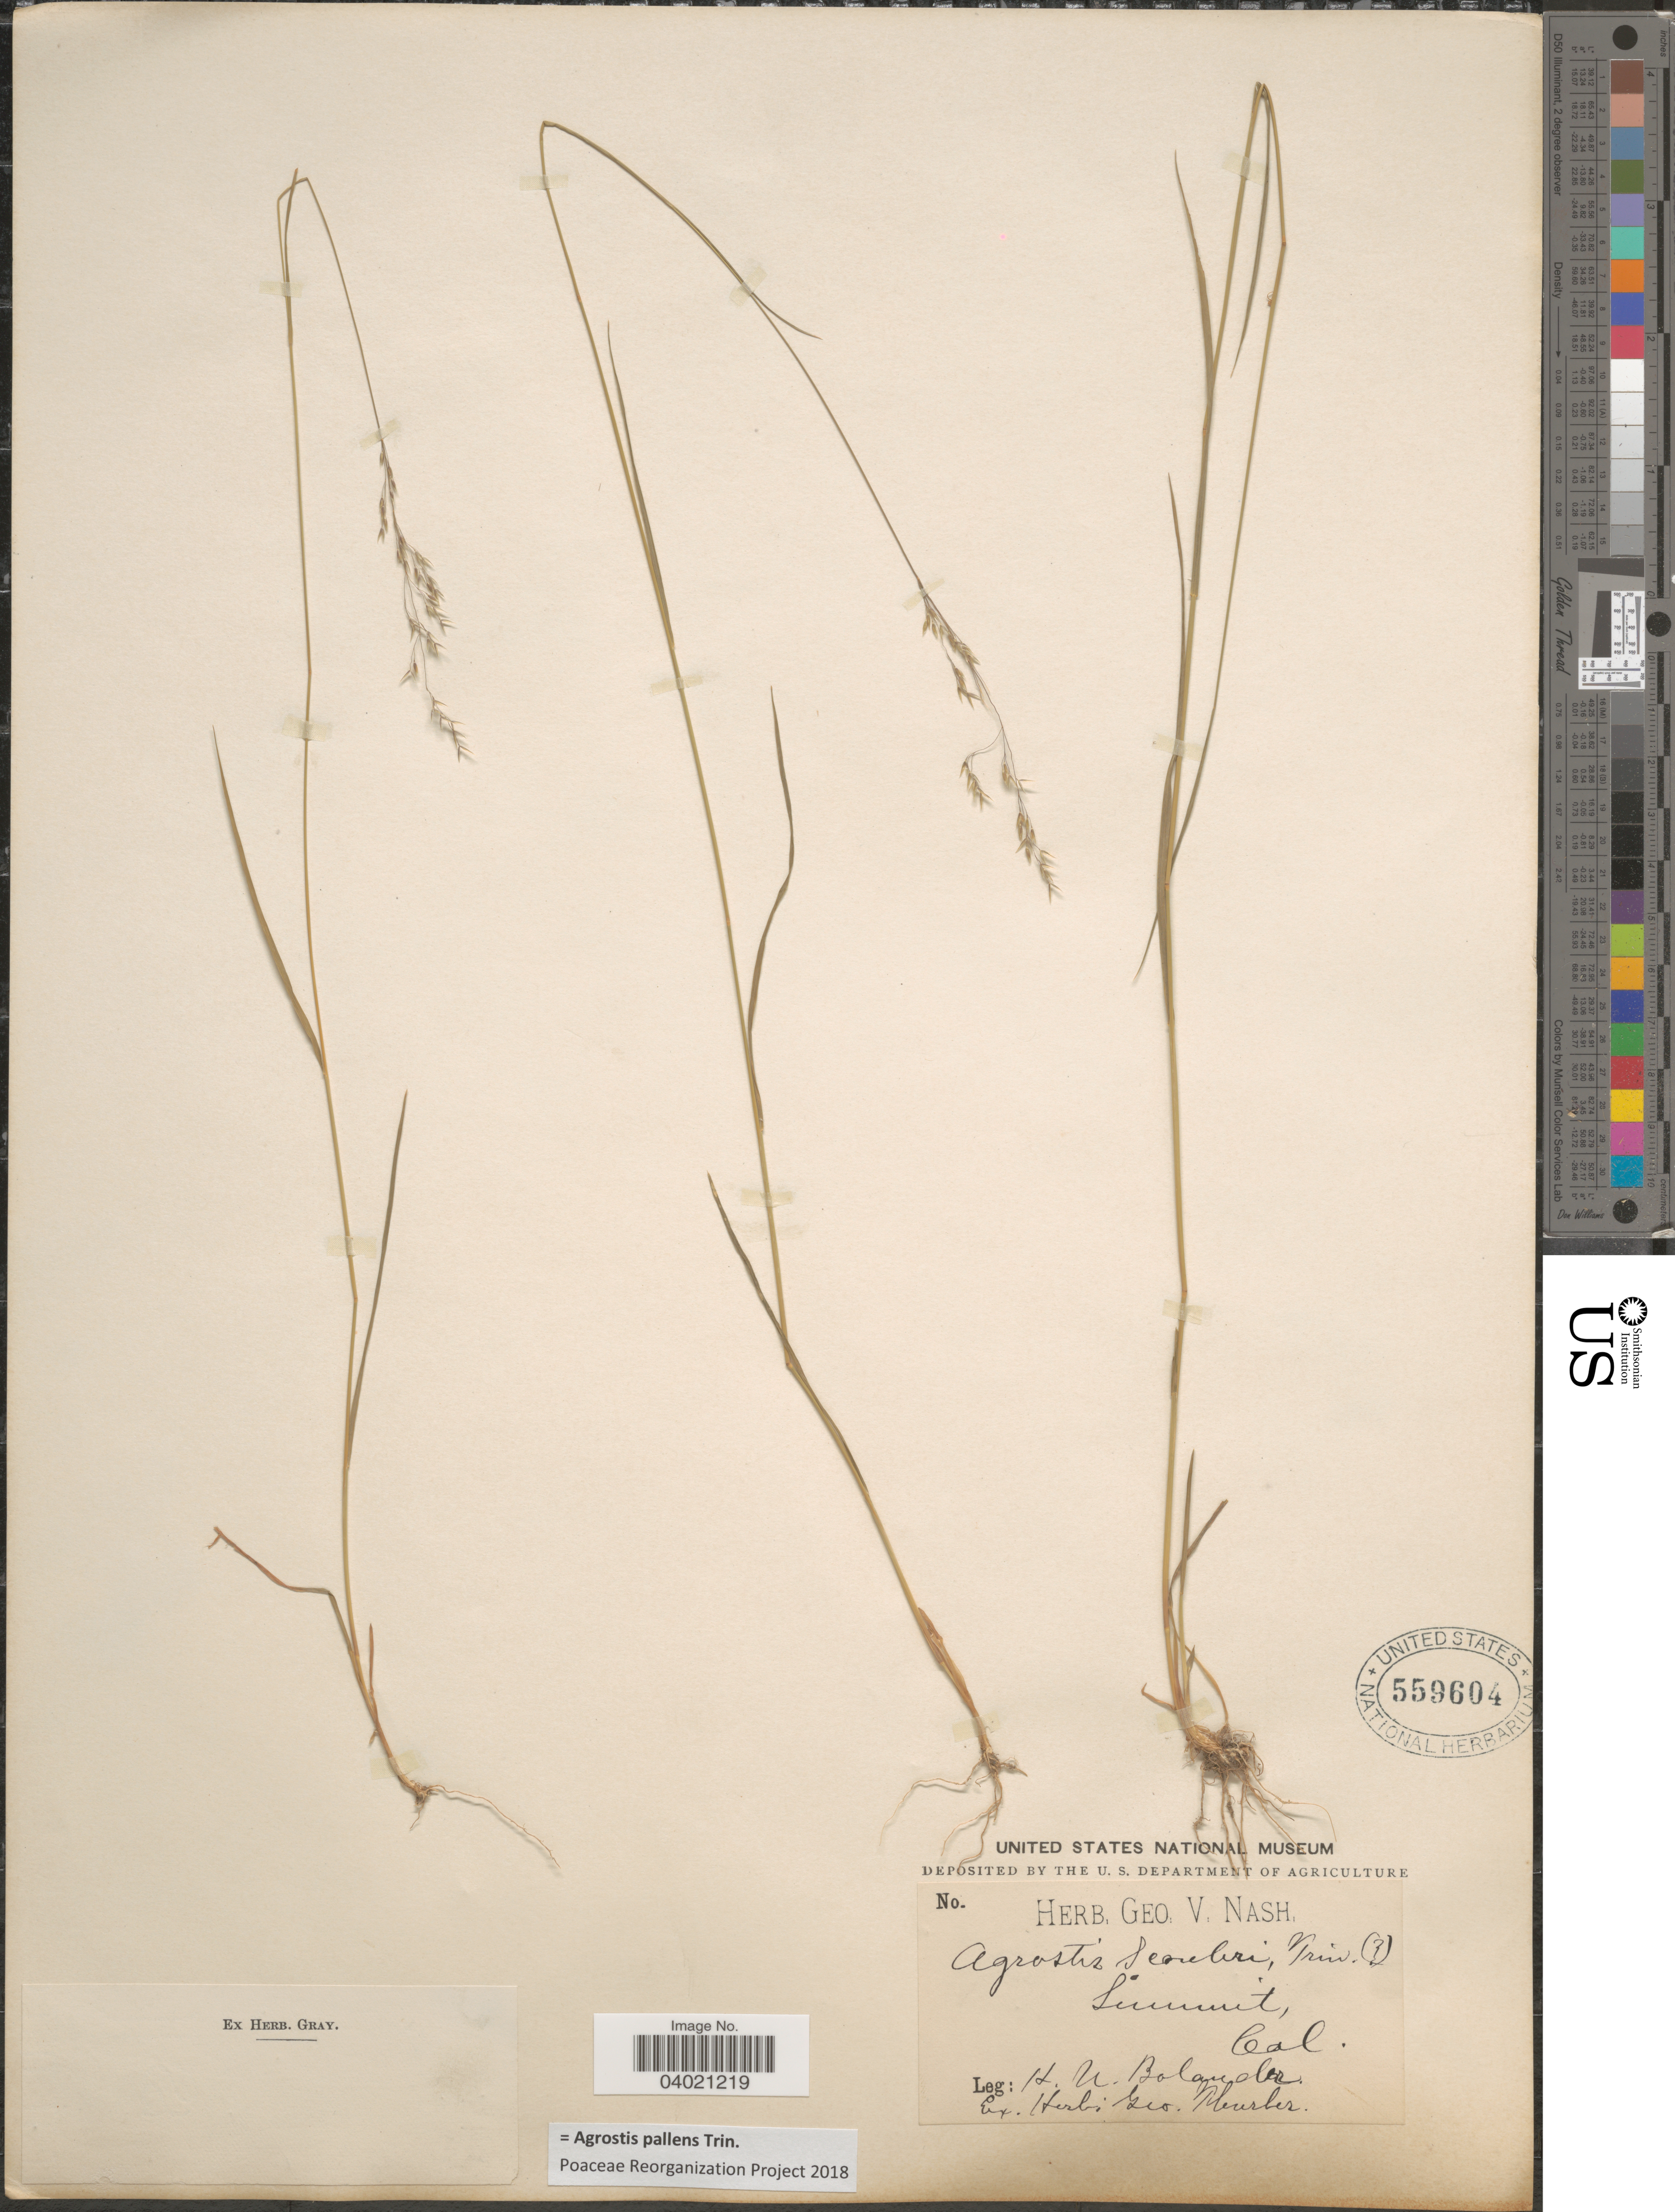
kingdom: Plantae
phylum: Tracheophyta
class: Liliopsida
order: Poales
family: Poaceae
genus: Agrostis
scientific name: Agrostis pallens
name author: Trin.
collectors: H. Bolander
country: United States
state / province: California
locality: Summit.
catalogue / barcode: US 559604